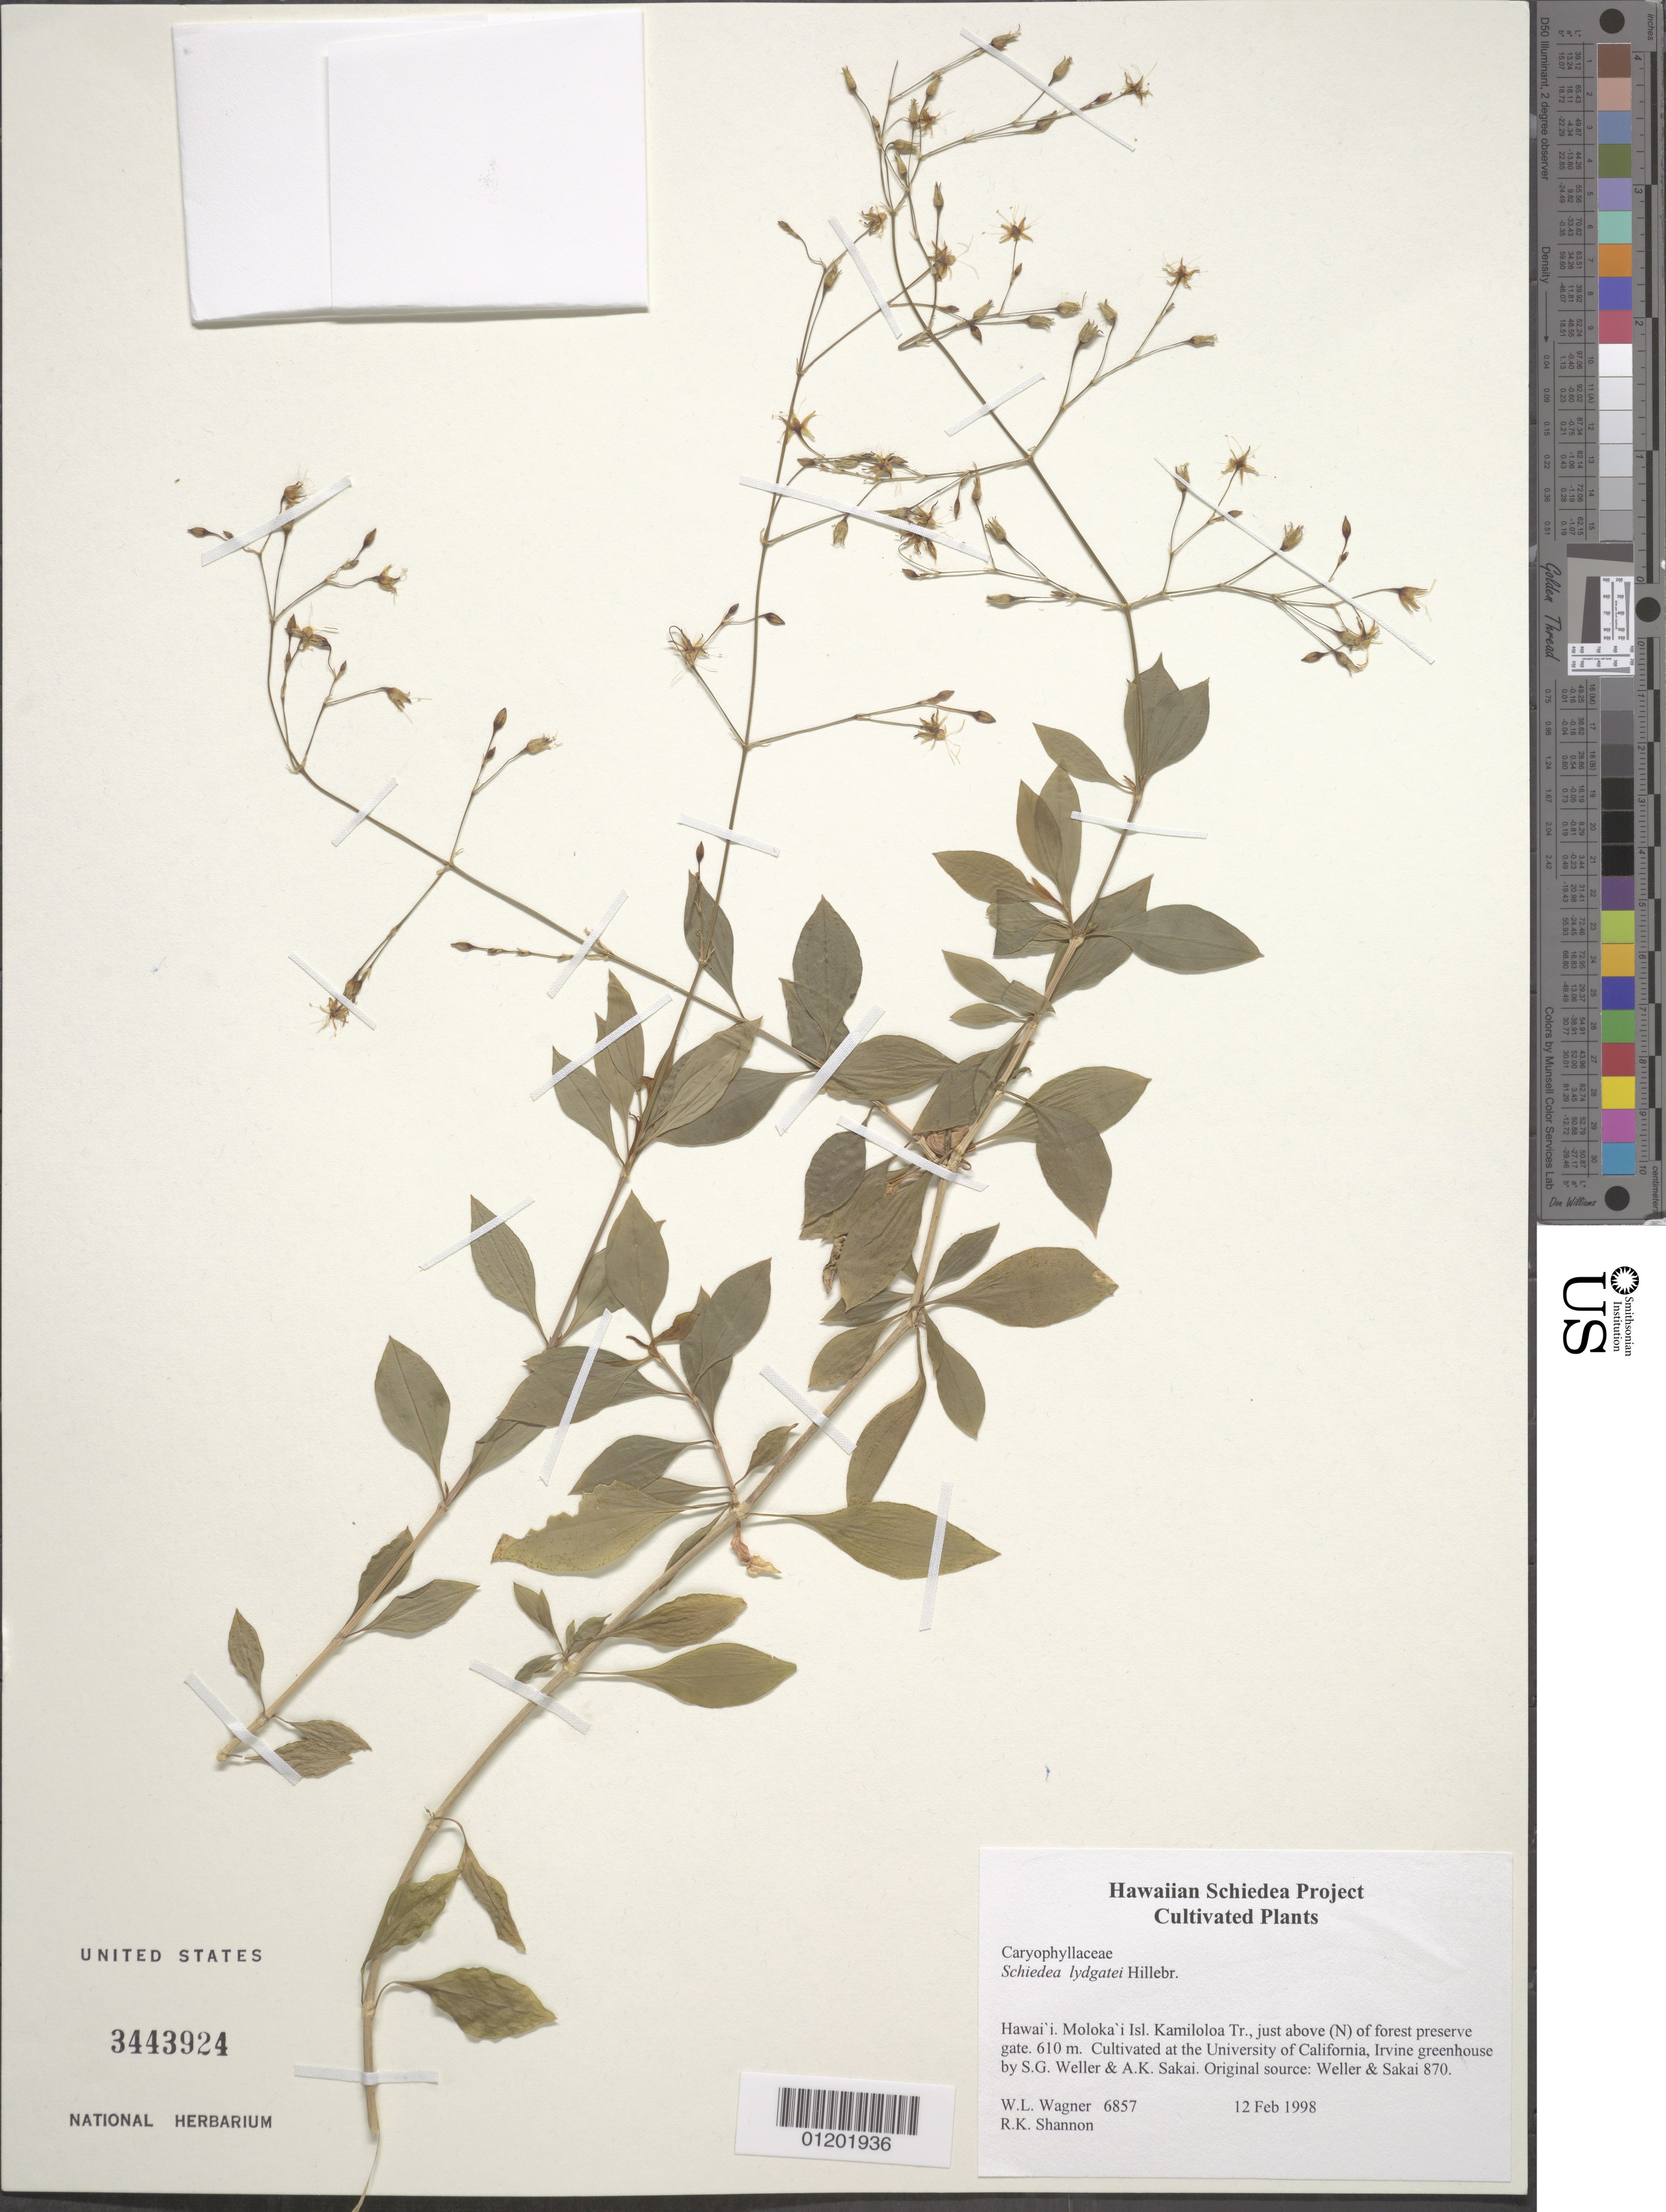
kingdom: Plantae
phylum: Tracheophyta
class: Magnoliopsida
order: Caryophyllales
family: Caryophyllaceae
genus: Schiedea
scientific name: Schiedea lydgatei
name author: Hillebr.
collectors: W. L. Wagner & R. Shannon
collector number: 6857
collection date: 1998-02-12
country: United States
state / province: California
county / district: Orange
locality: University of California, Irvine greenhouse.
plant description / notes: Cultivated at the University of California, Irvine greenhouse by S.G. Weller & A.K. Sakai. Original source: Weller & Sakai 870.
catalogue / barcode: US 3443924